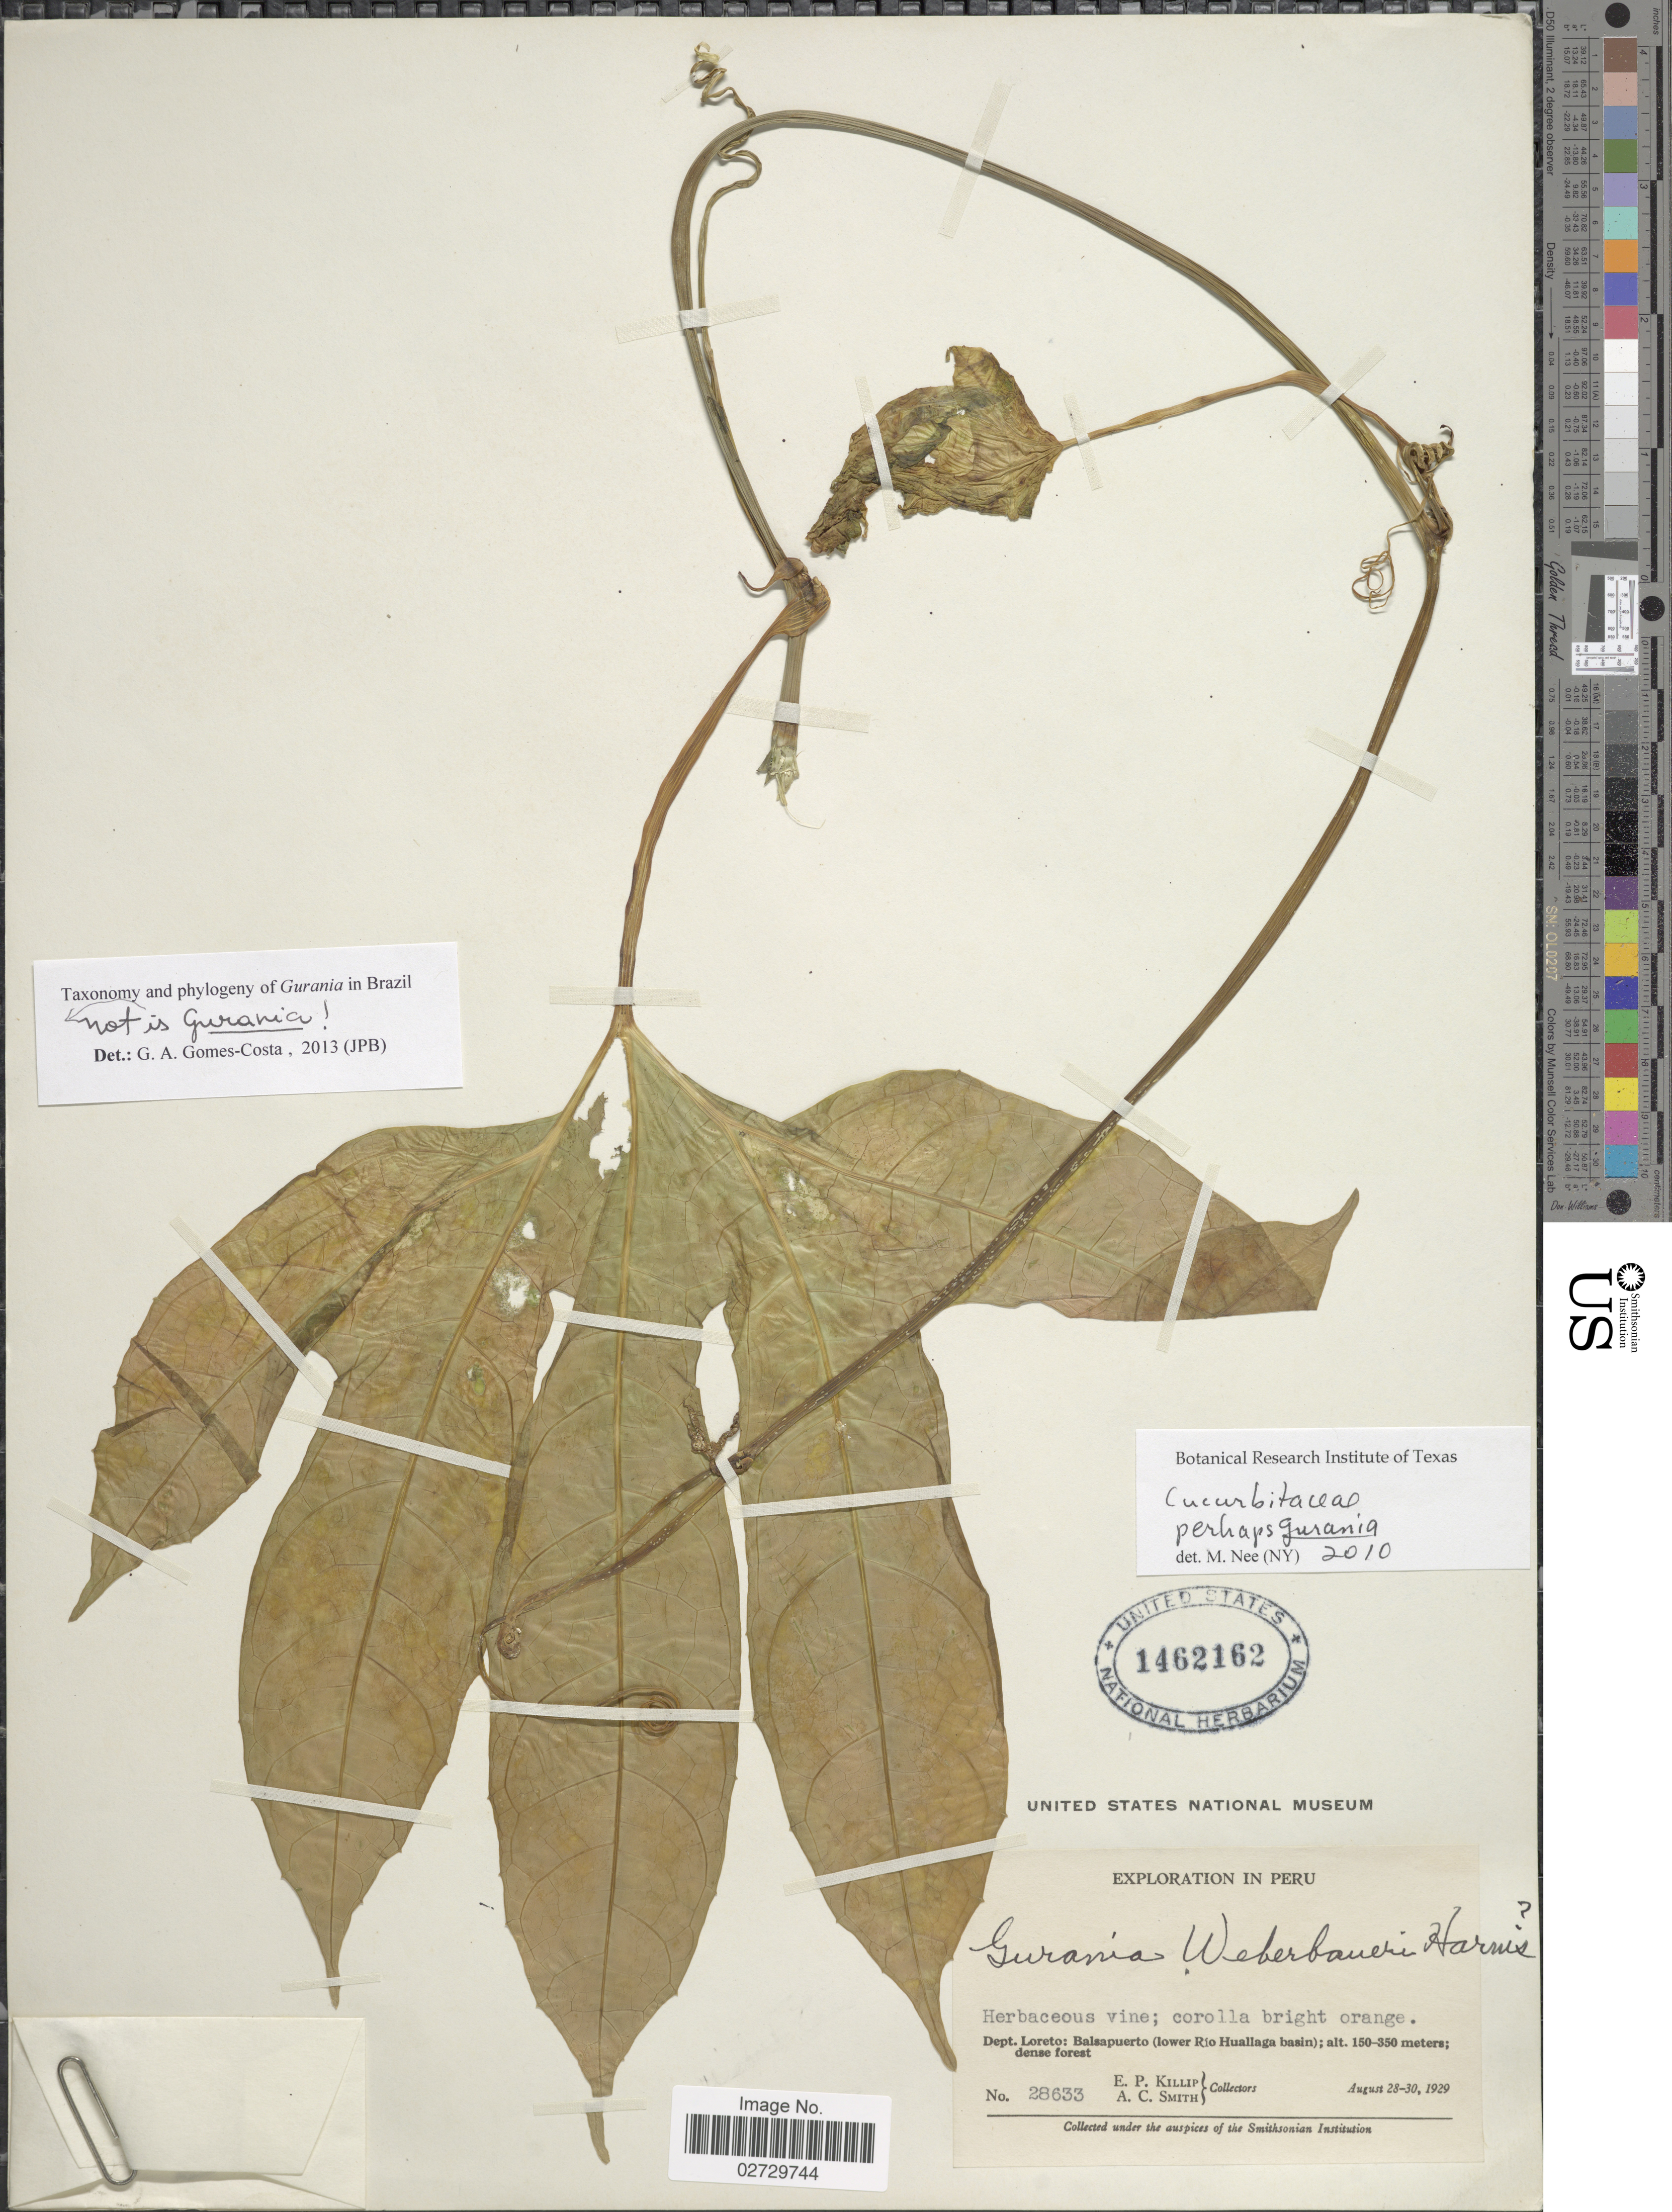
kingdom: Plantae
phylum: Tracheophyta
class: Magnoliopsida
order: Cucurbitales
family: Cucurbitaceae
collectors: E. P. Killip & A. C. Smith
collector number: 28633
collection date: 1929-08-28/1929-08-30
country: Peru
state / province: Loreto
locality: Dept. Loreto: Balsapuerto (lower Rio Huallaga basin)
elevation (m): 150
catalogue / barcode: US 1462162